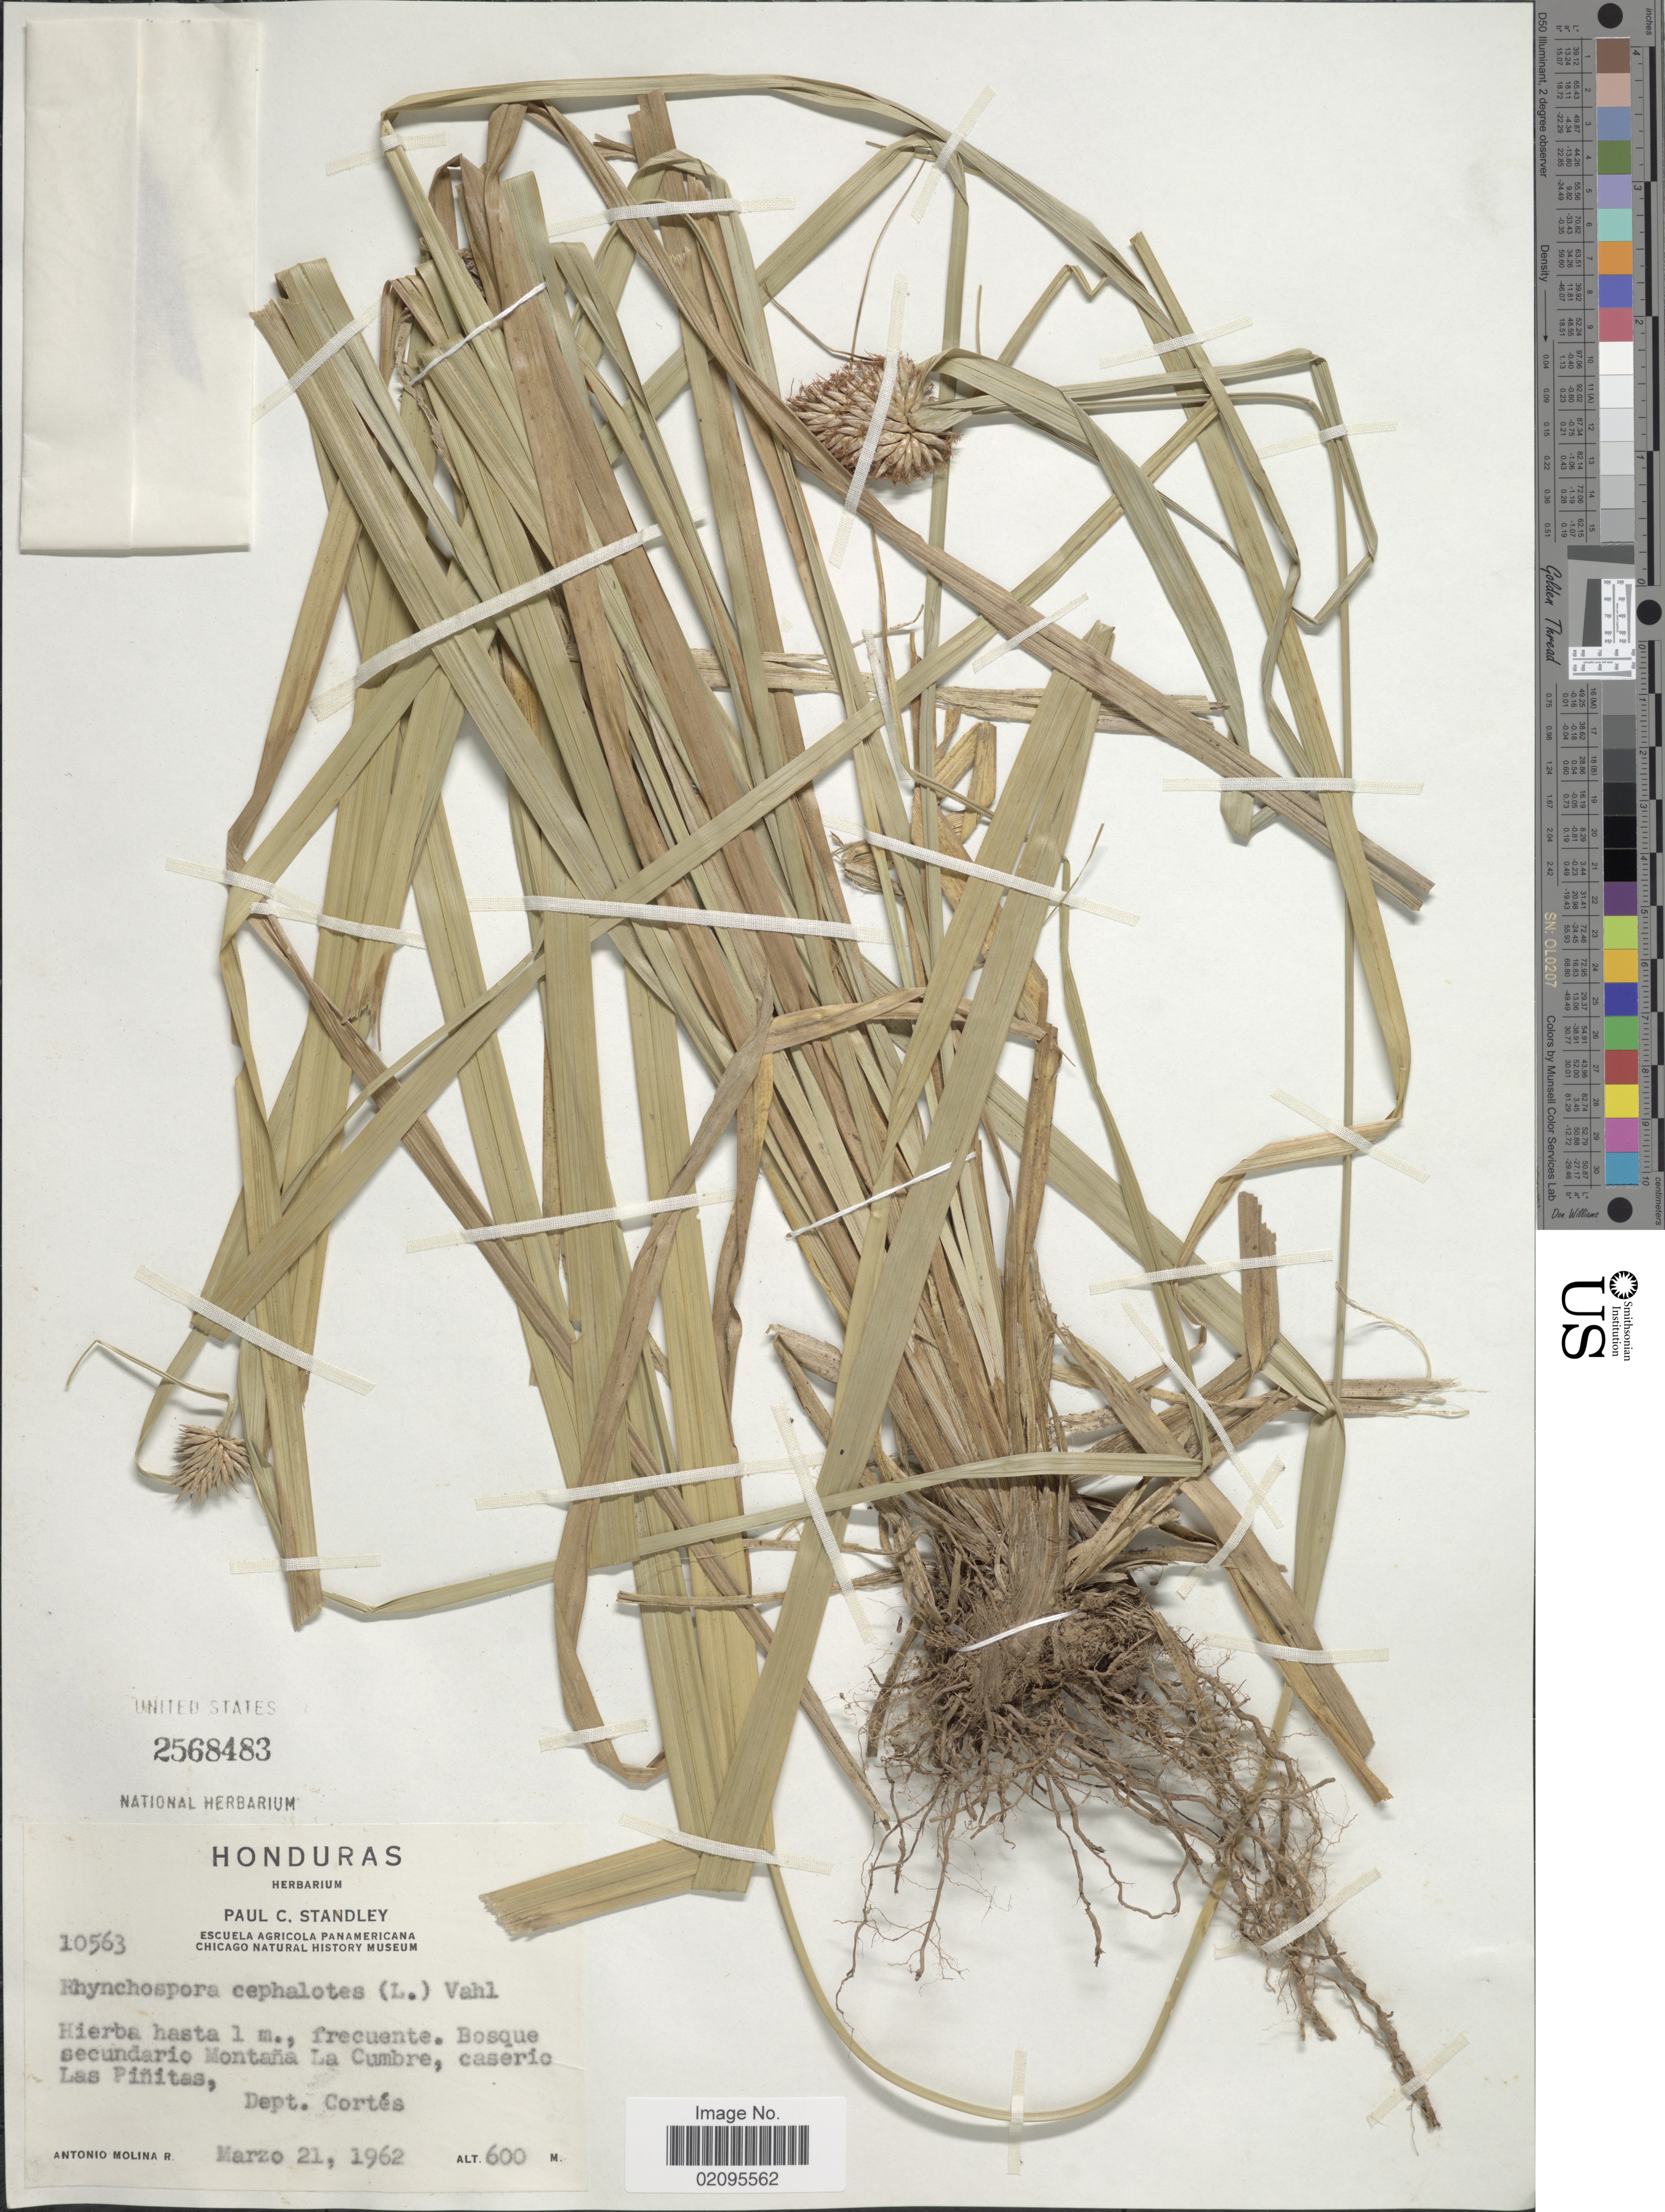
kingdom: Plantae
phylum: Tracheophyta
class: Liliopsida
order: Poales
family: Cyperaceae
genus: Rhynchospora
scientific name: Rhynchospora cephalotes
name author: (L.) Vahl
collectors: A. Molina R.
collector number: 10563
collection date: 1962-03-21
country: Honduras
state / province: Cortés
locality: Bosque secundario Montana La Cumbre, caserio Las Pinitas.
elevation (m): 600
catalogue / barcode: US 2568483